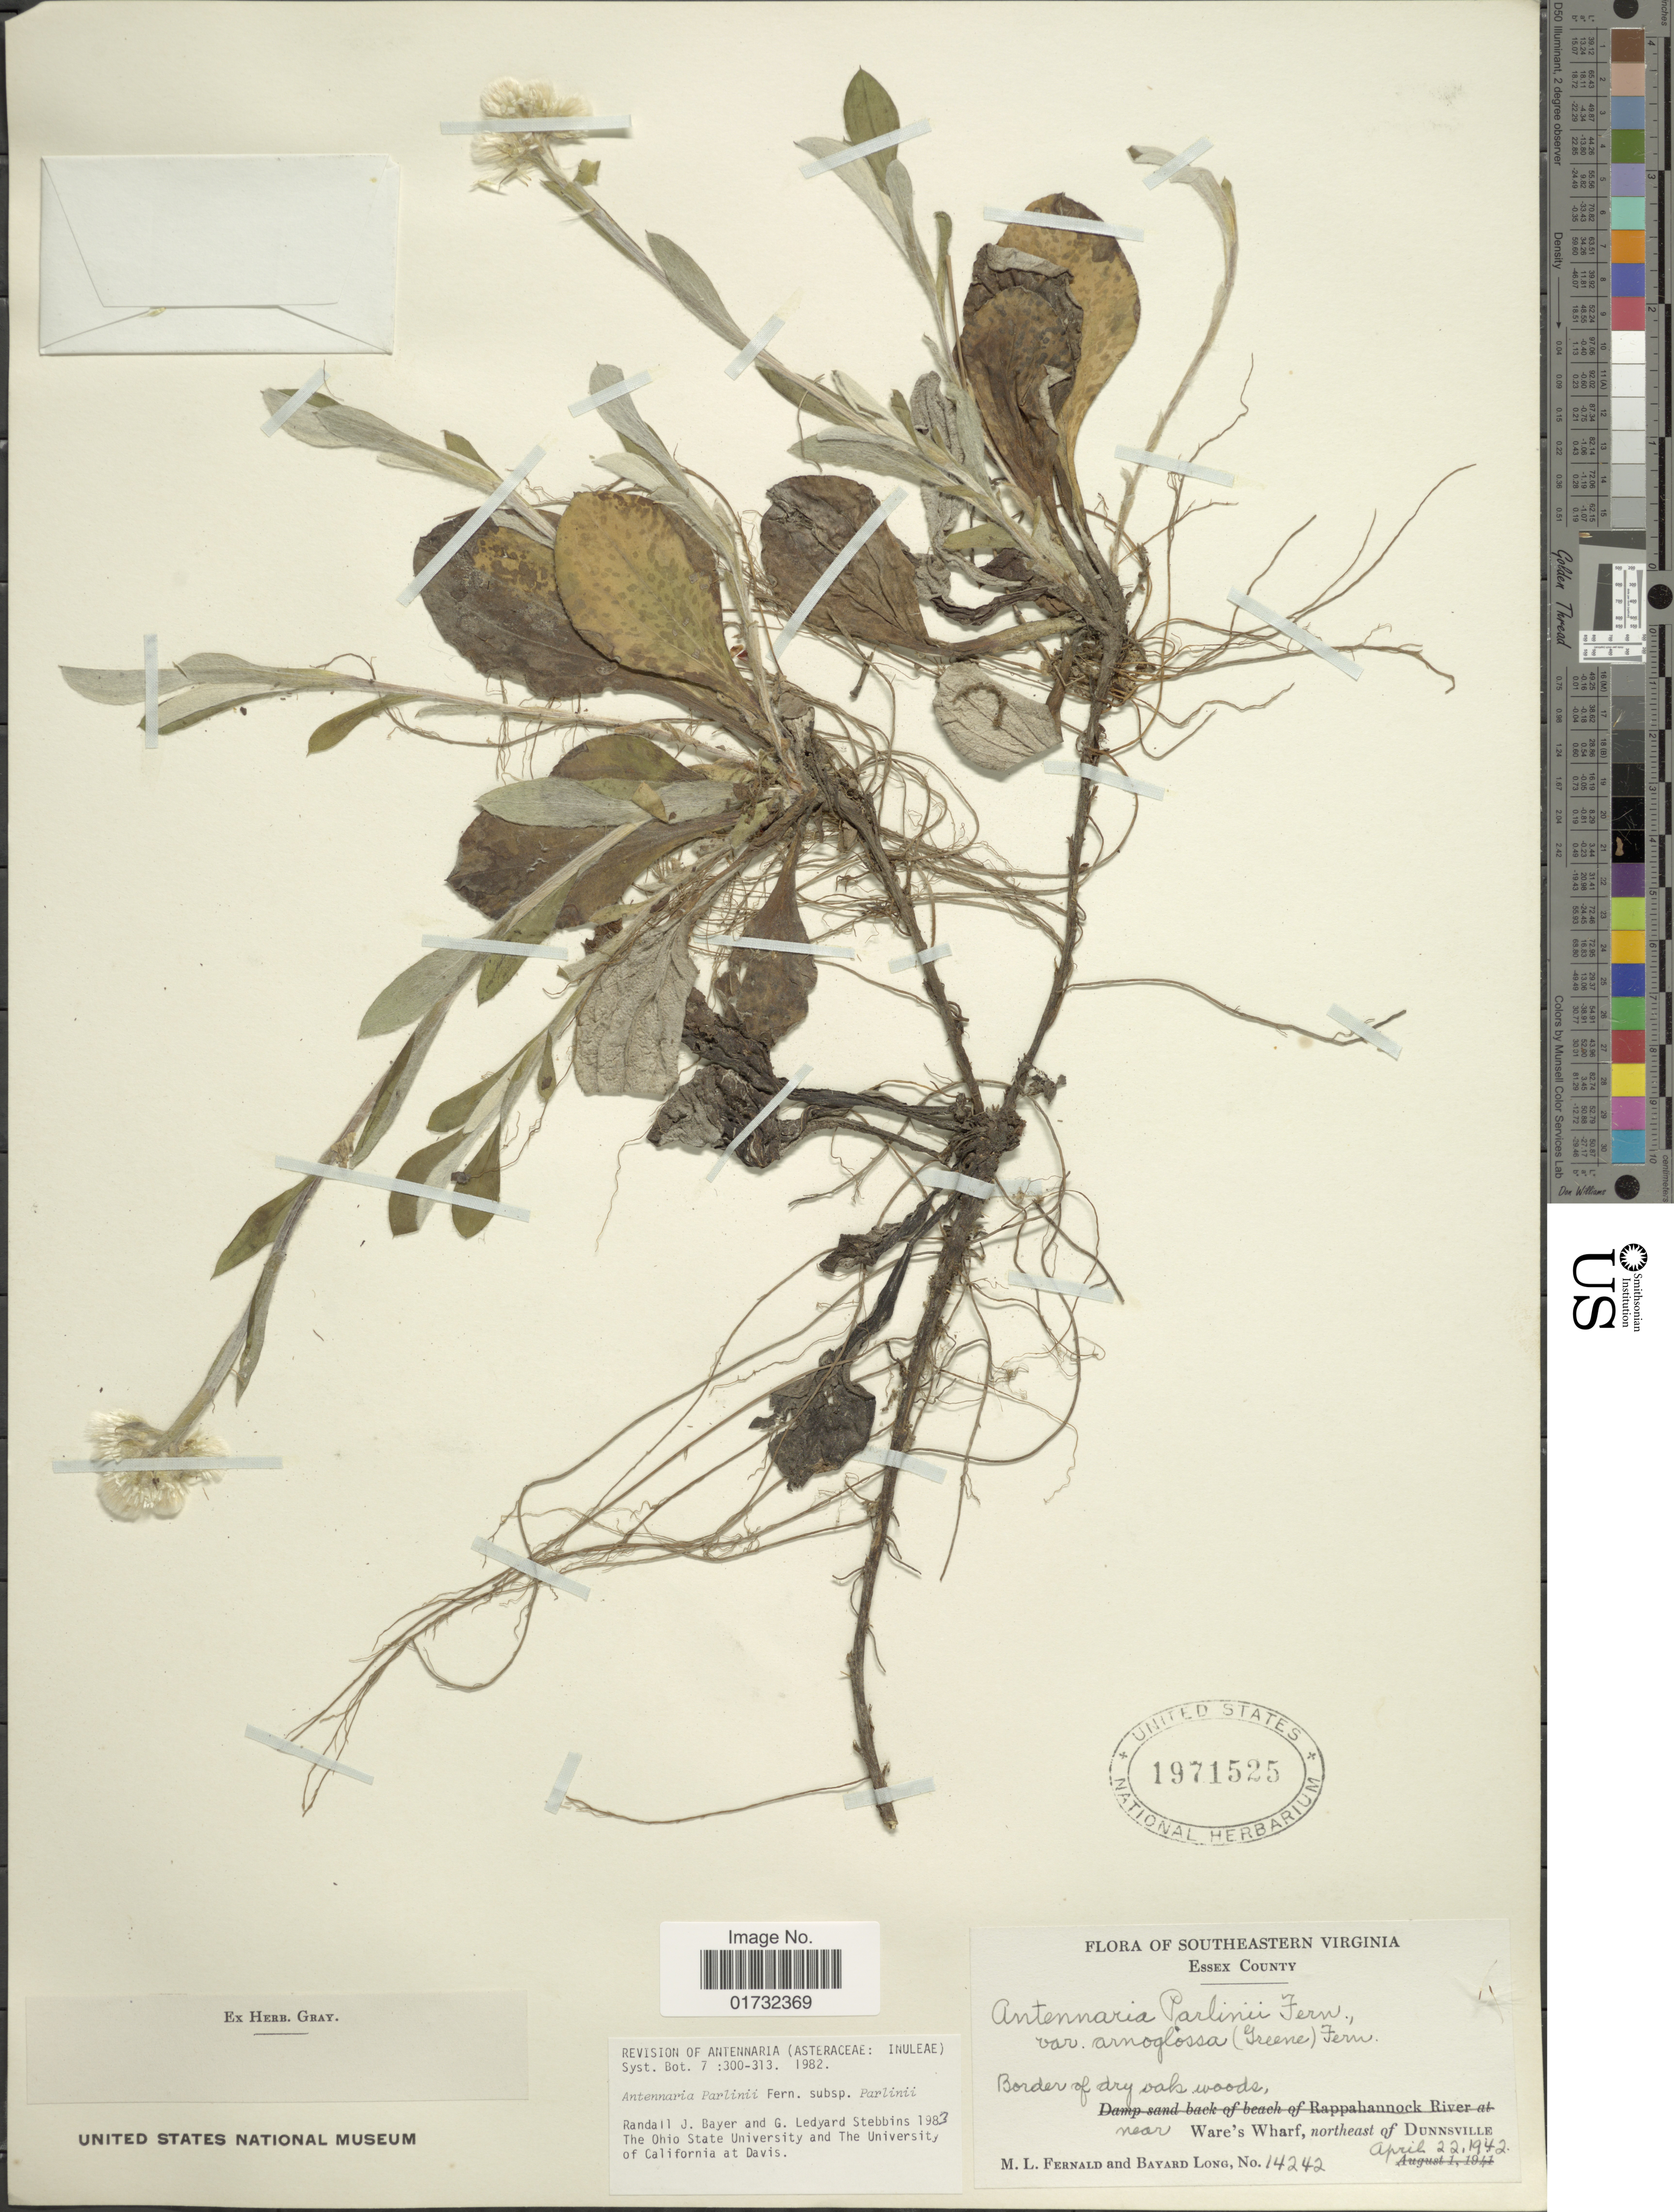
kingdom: Plantae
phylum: Tracheophyta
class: Magnoliopsida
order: Asterales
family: Asteraceae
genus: Antennaria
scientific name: Antennaria parlinii subsp. parlinii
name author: Fernald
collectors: M. L. Fernald & B. Long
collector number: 14242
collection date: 1942-04-22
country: United States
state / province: Virginia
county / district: Essex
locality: Southeastern Virginia. Essex County. near Ware's Wharf, northeast of Dunnsville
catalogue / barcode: US 1971525